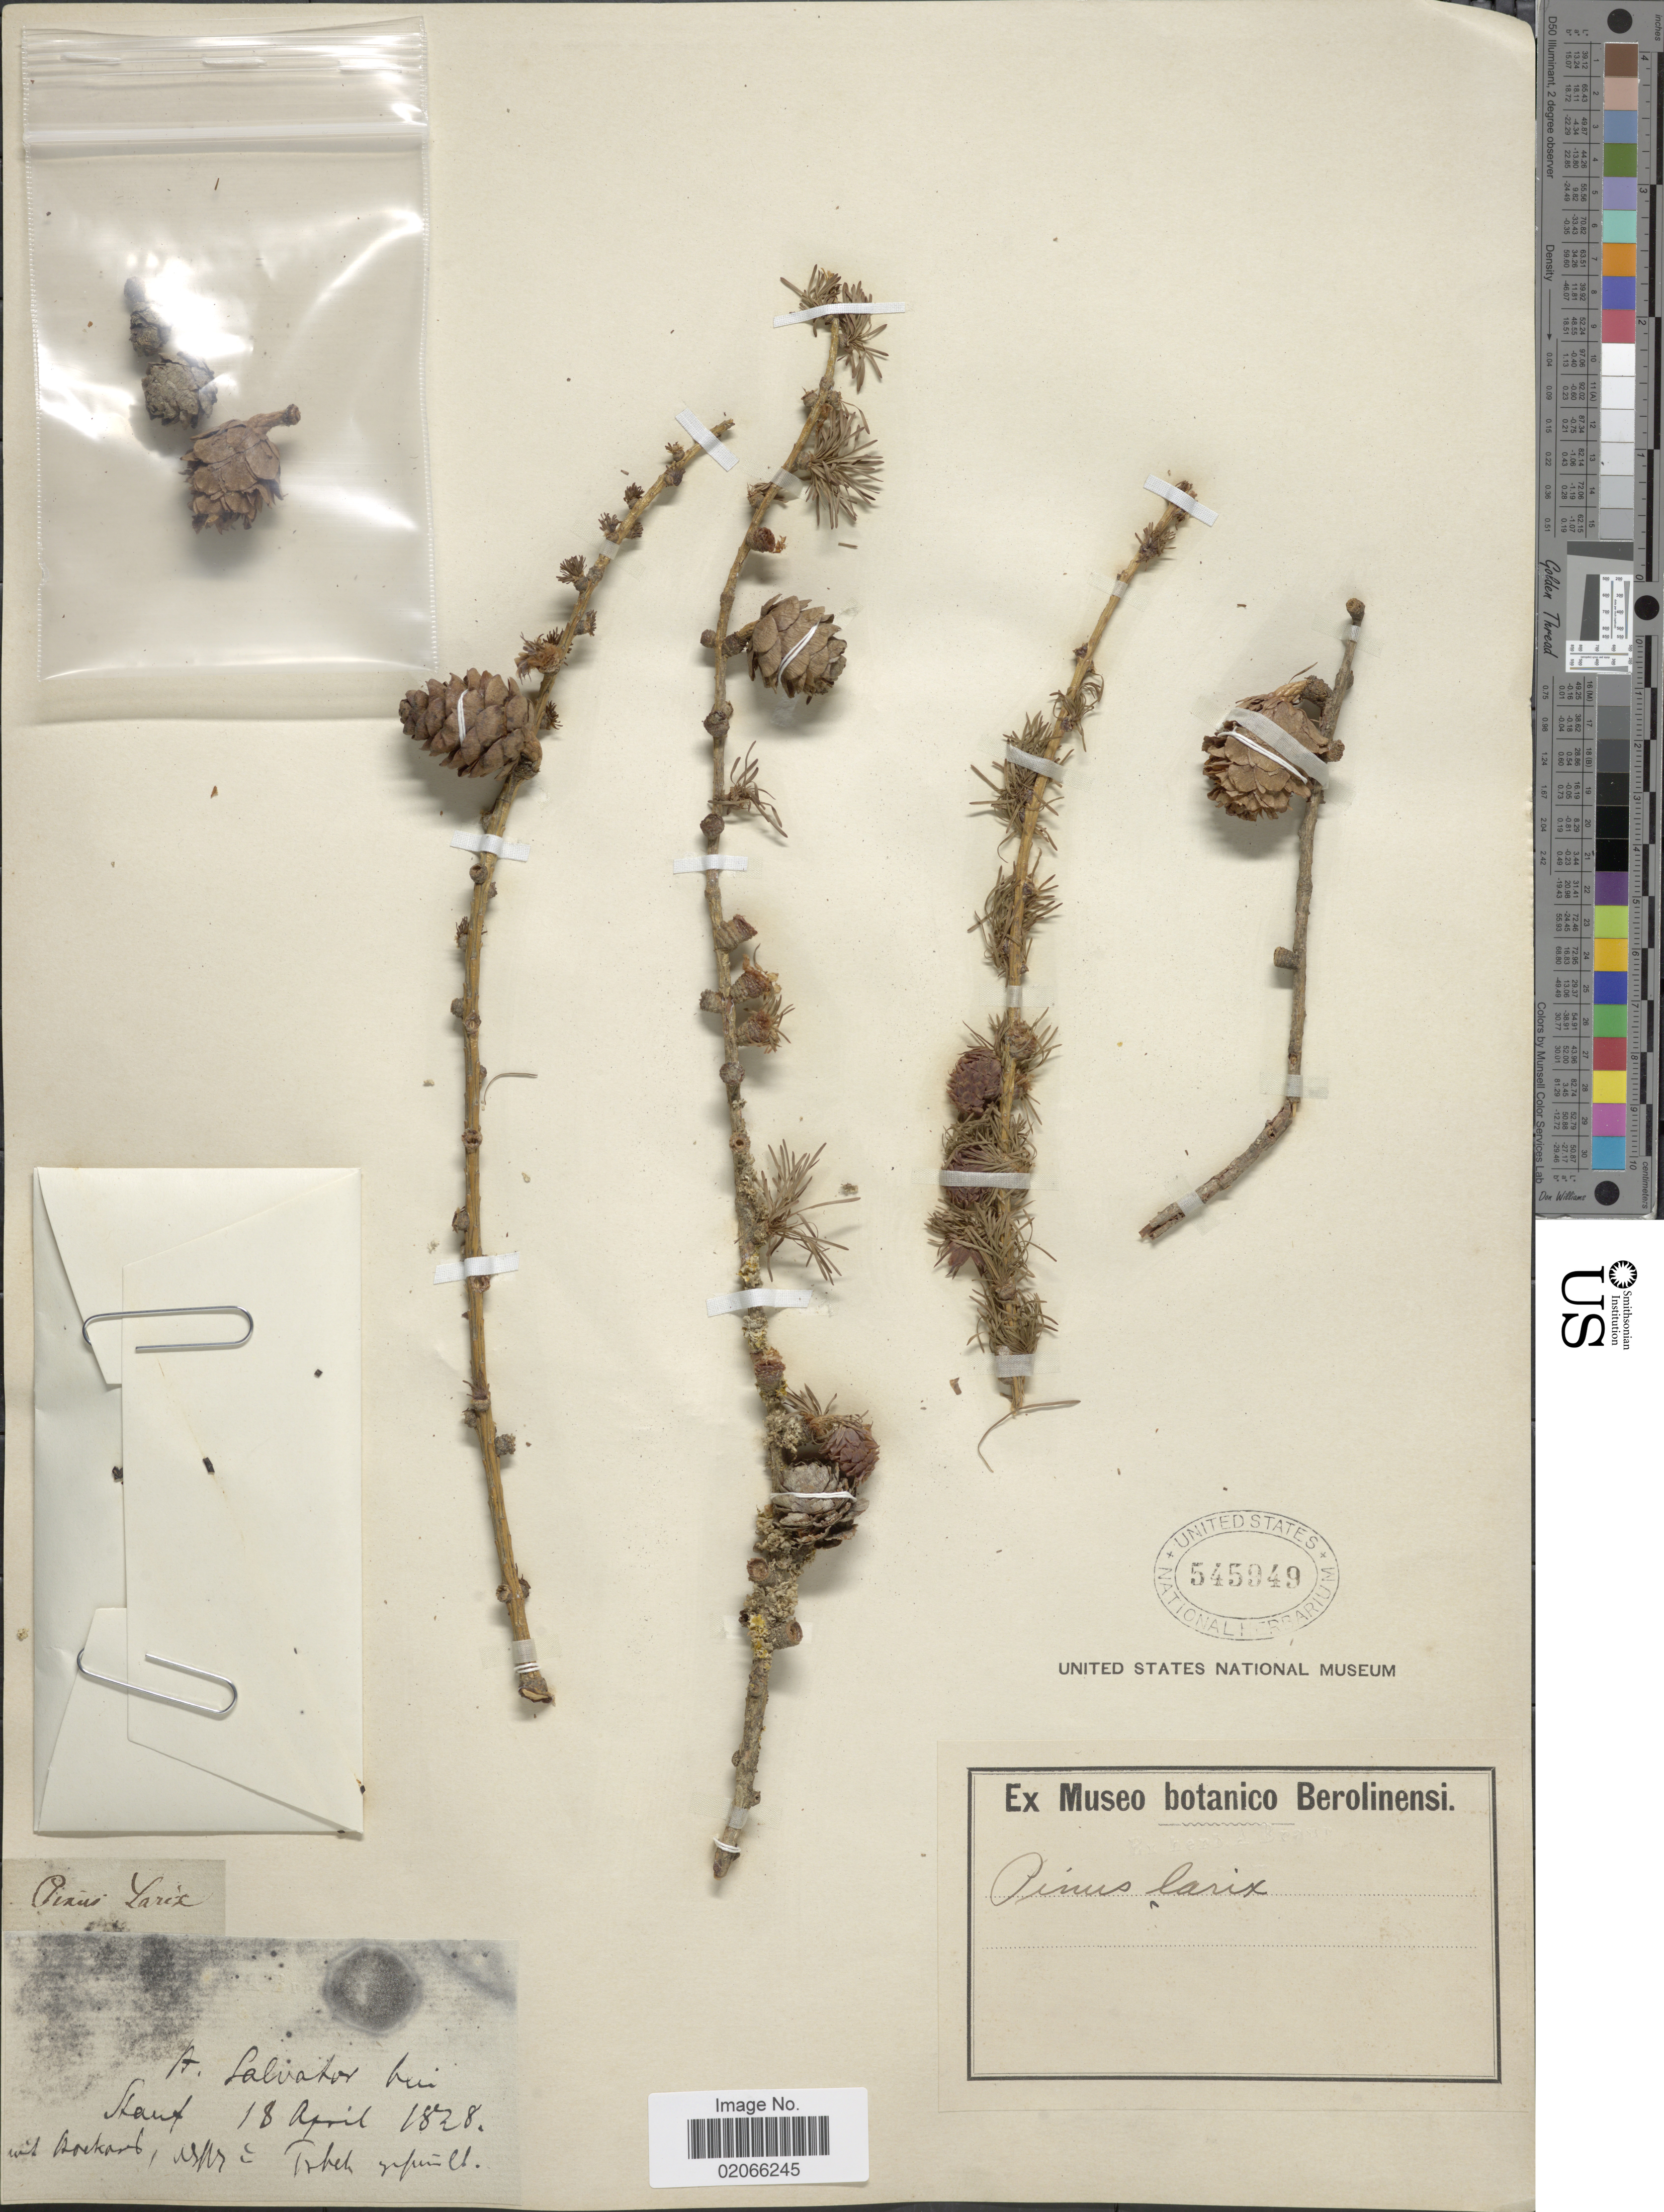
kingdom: Plantae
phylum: Tracheophyta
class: Pinopsida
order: Pinales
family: Pinaceae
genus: Larix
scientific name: Larix decidua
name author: Mill.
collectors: ex. Museo Botanico Berolinensi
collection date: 1828-04-18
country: Germany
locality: St. Salvator. Stauf.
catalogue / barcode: US 545949